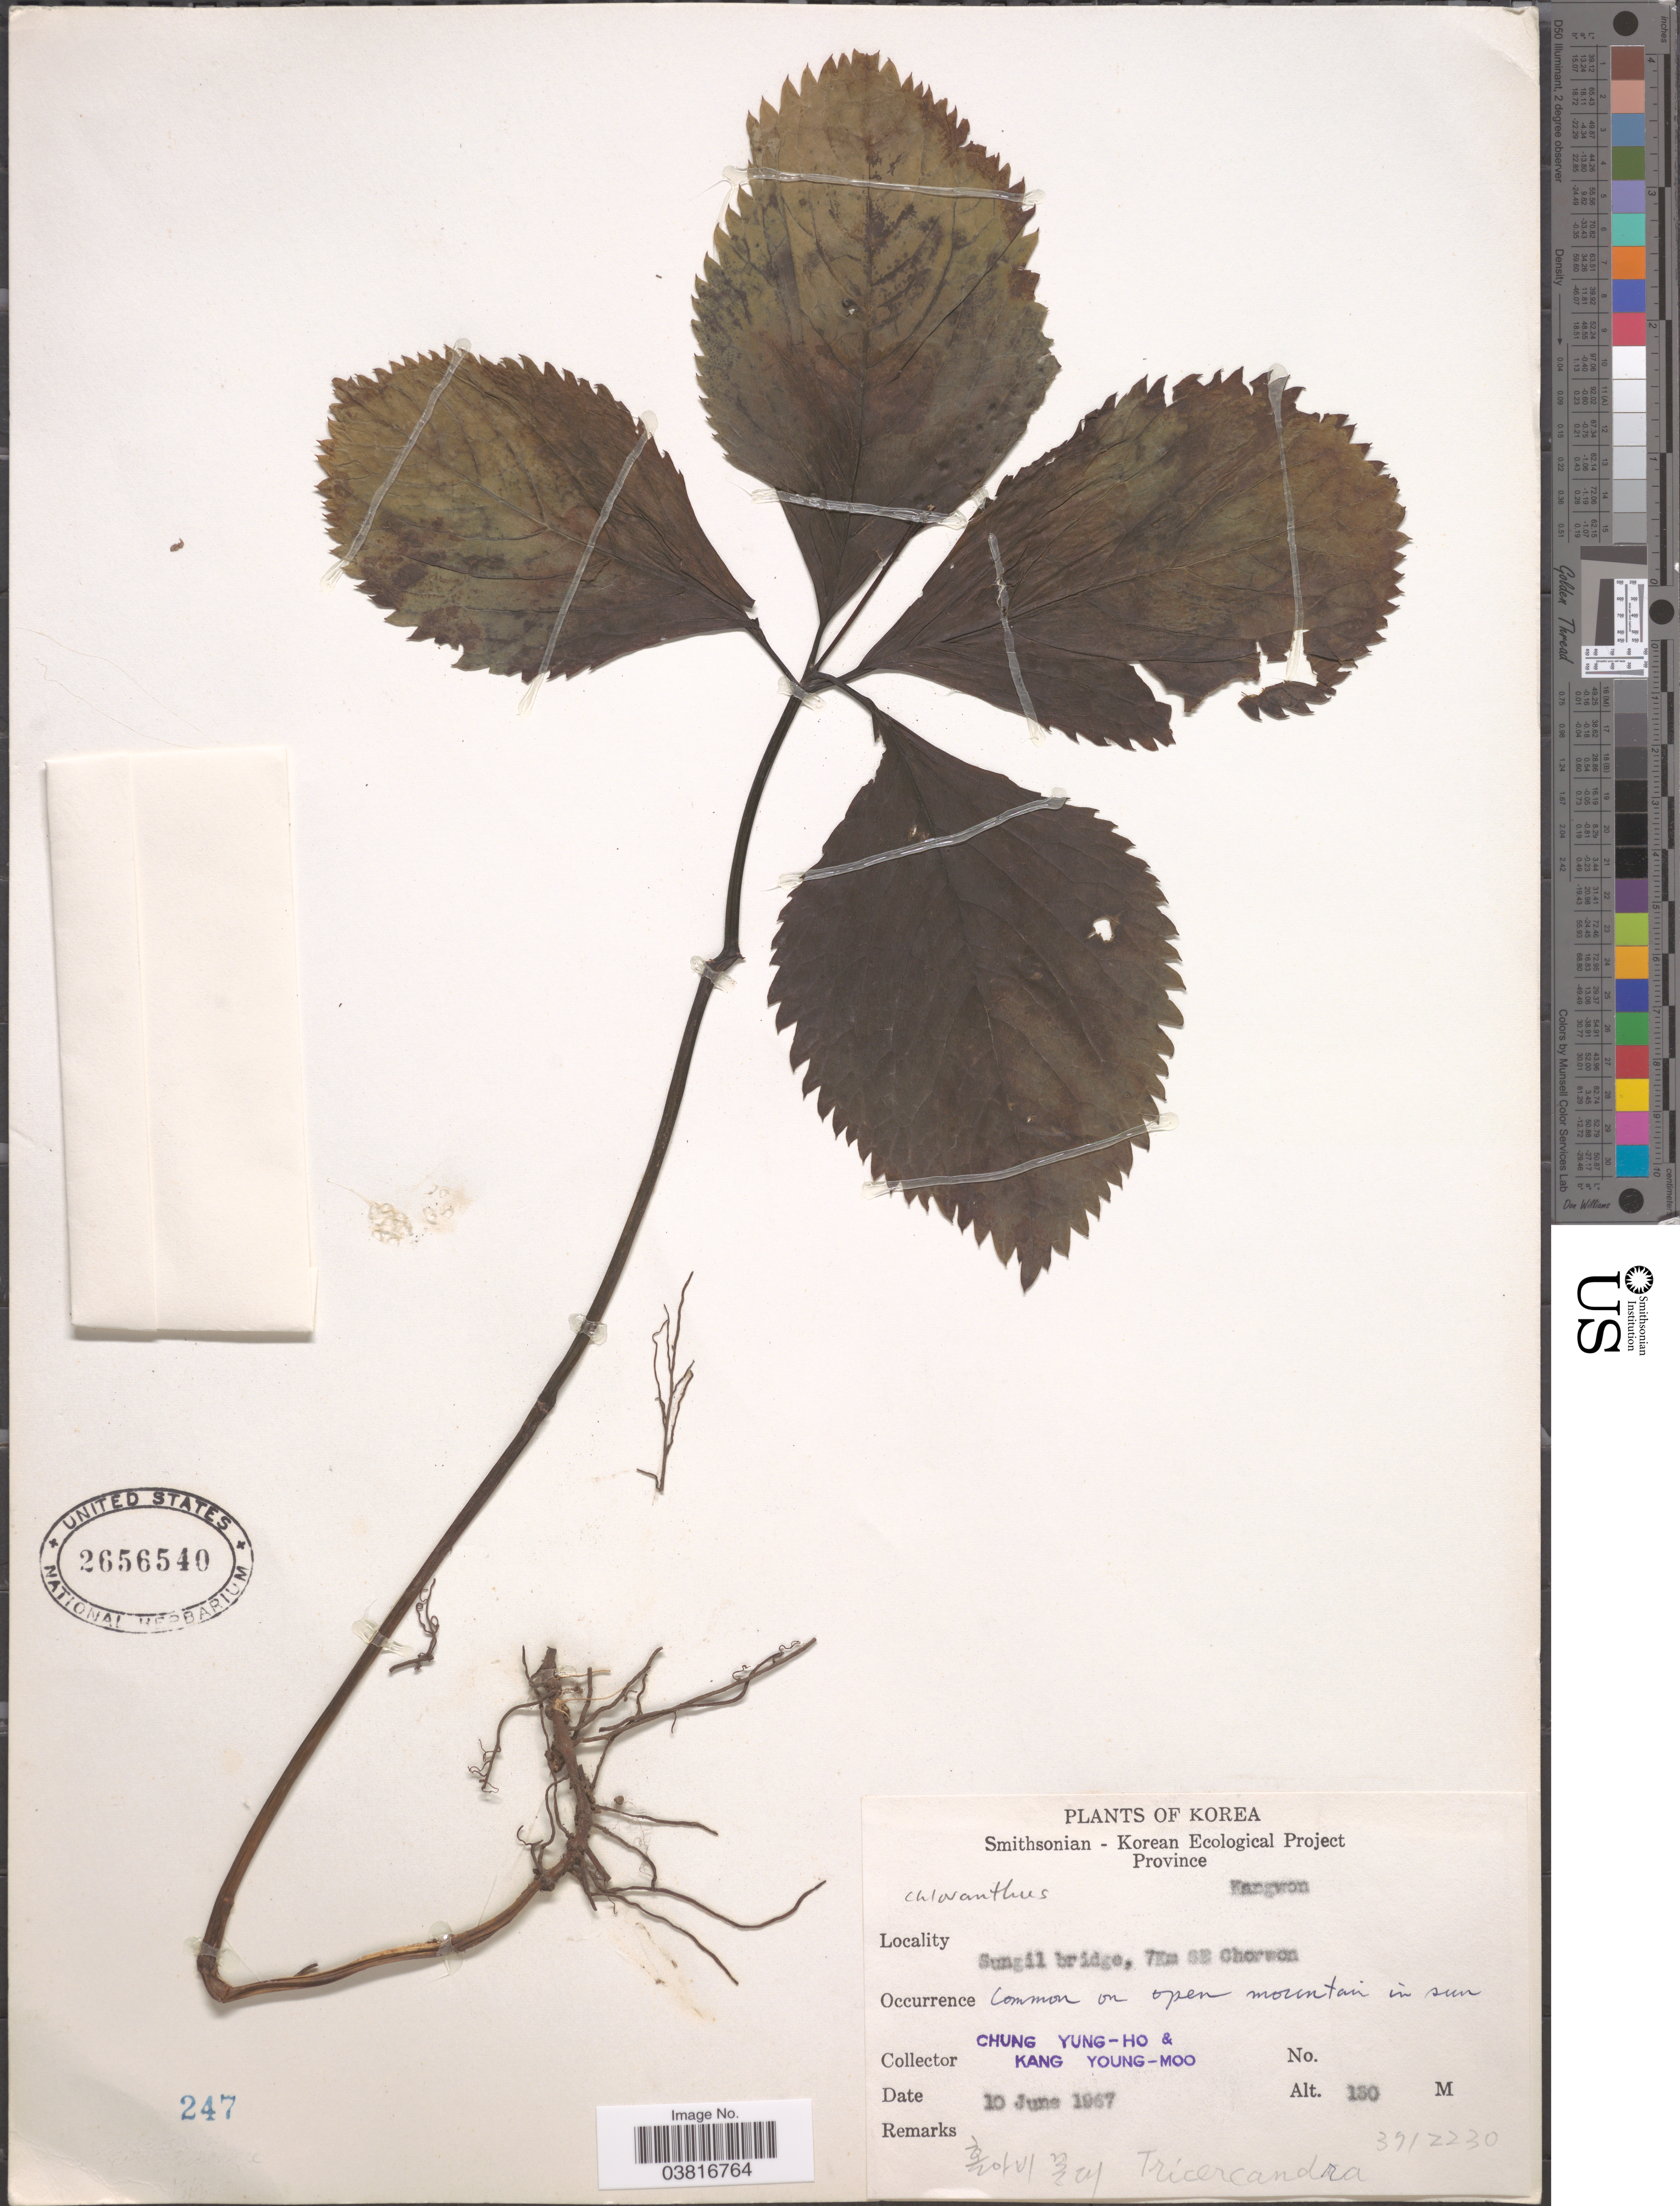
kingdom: Plantae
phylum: Tracheophyta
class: Magnoliopsida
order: Chloranthales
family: Chloranthaceae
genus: Chloranthus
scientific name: Chloranthus sp.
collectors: C. Yung-Ho & K. Young-Moo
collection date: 1967-06-10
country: North Korea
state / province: Kangwon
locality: Province Kangwon. Sungil bridge, 7Km SE Chorwon.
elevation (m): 130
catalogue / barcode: US 2656540